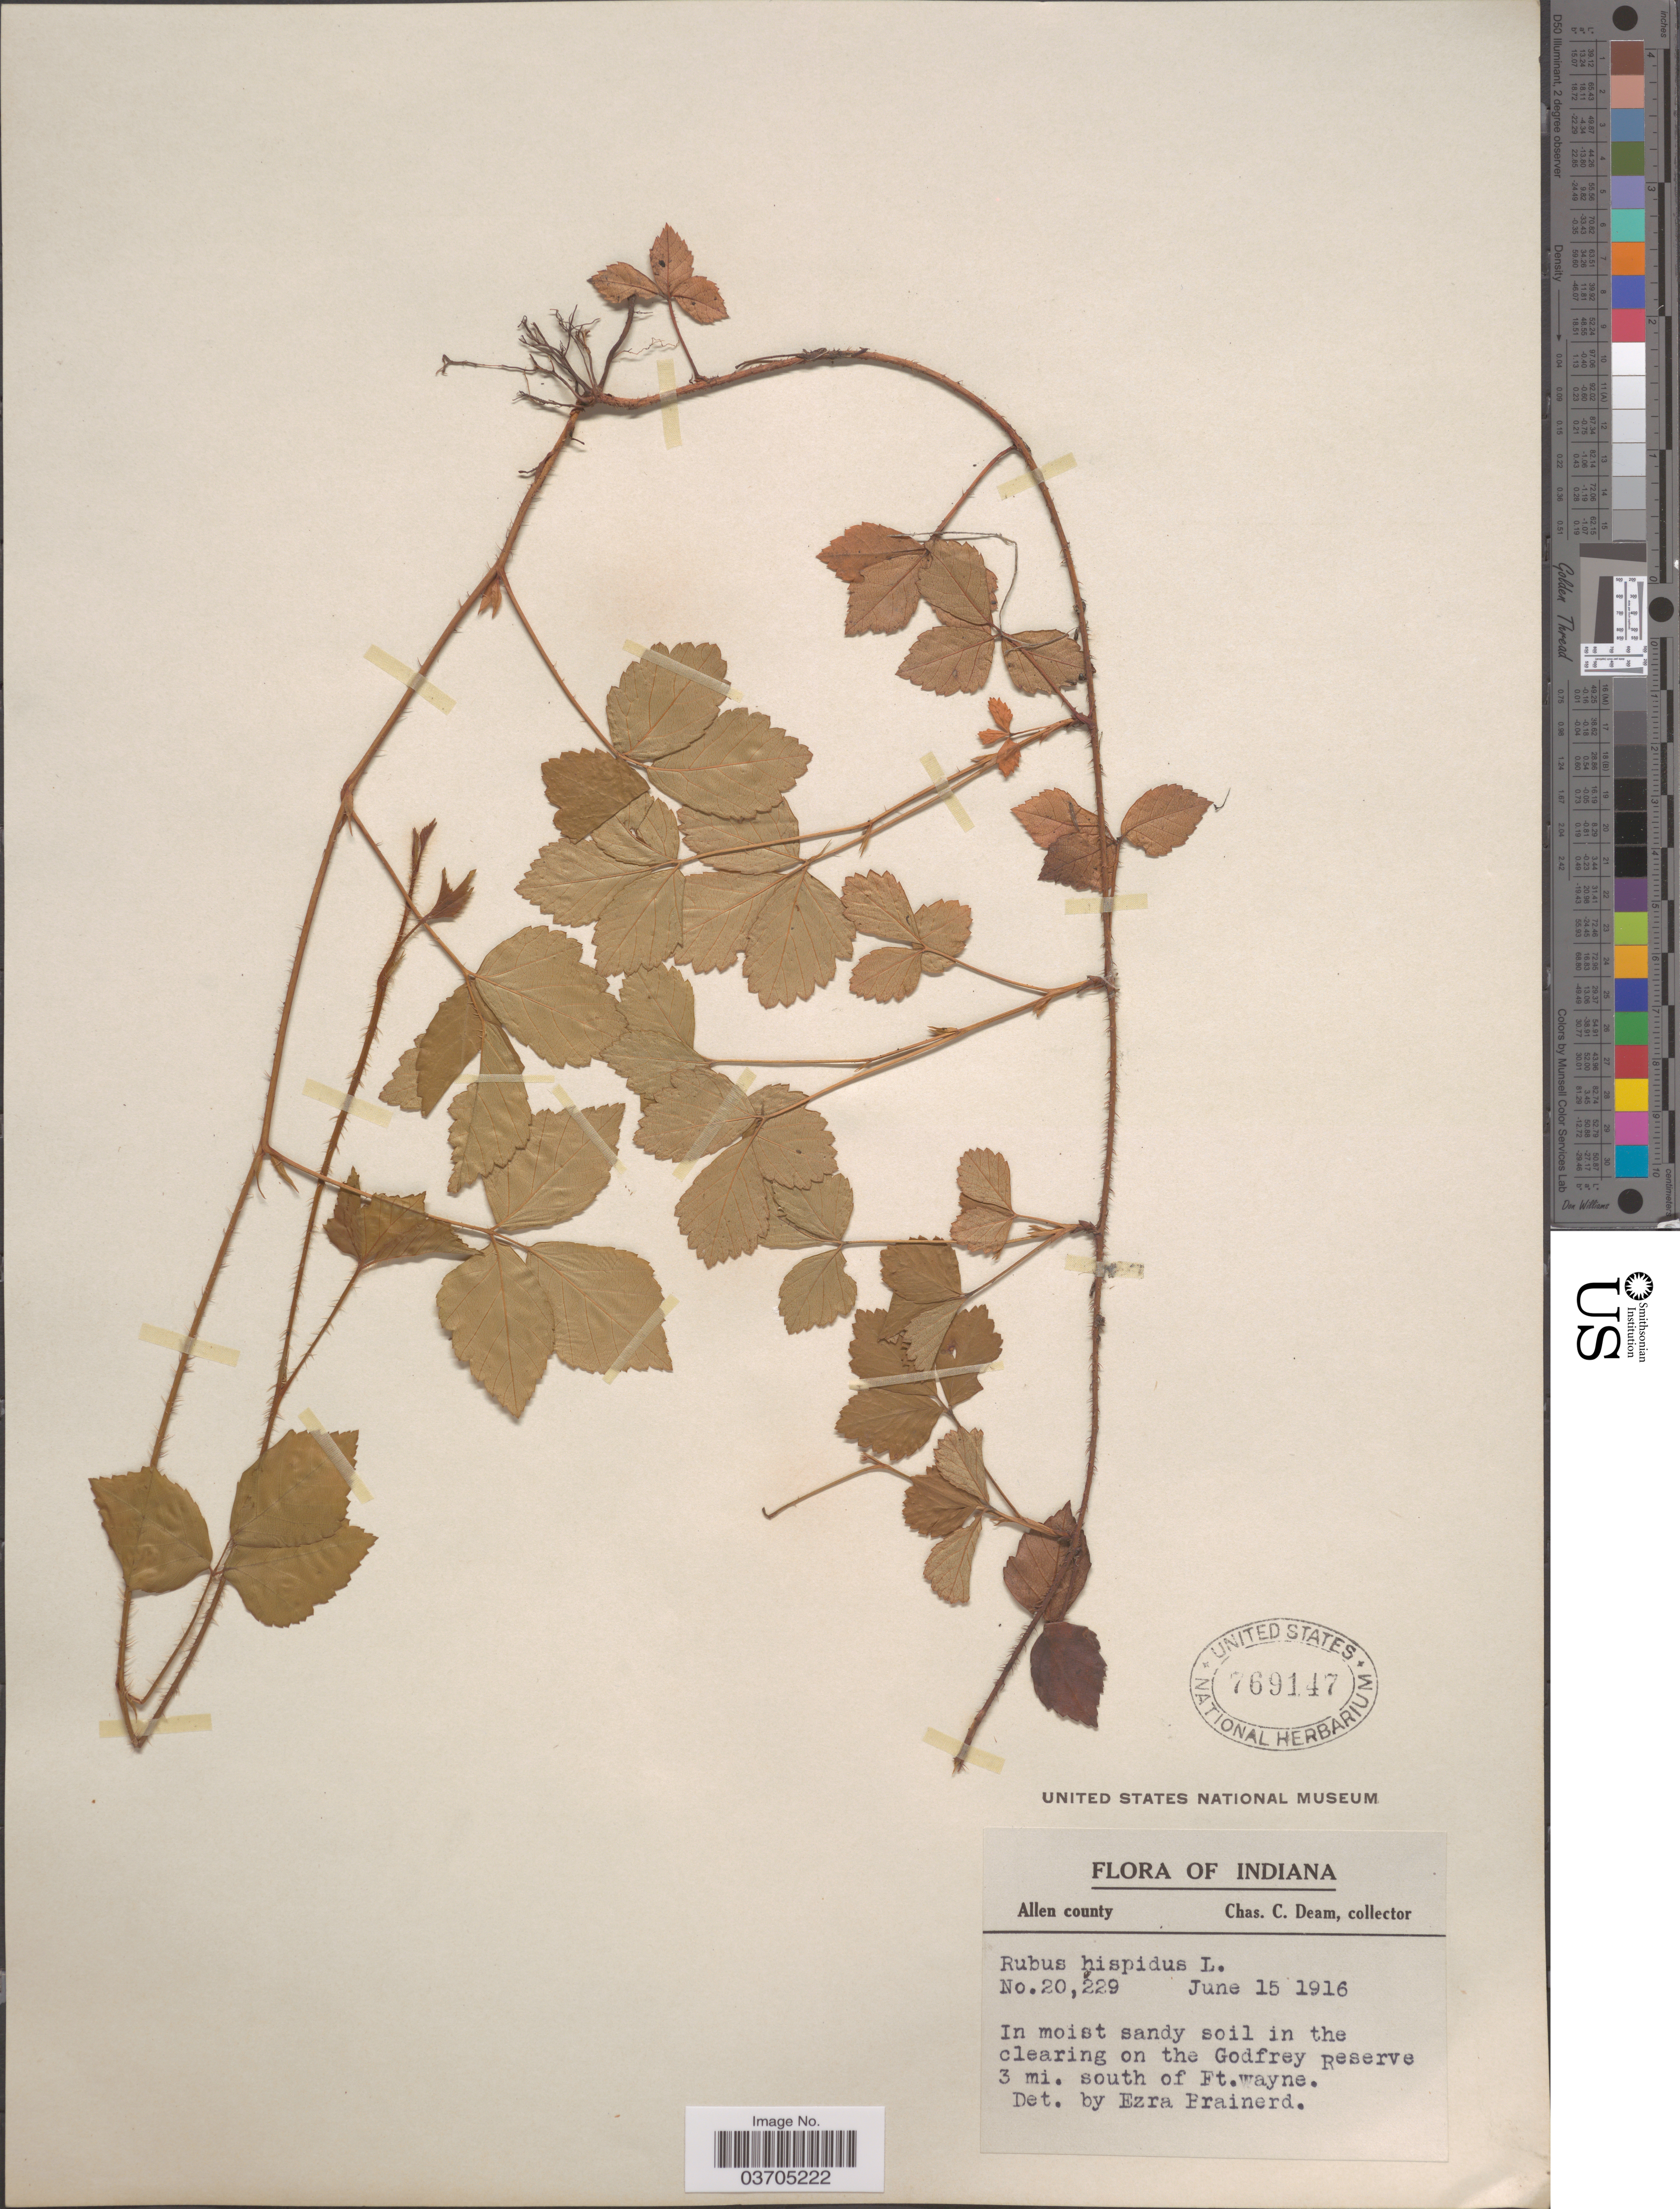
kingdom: Plantae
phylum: Tracheophyta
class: Magnoliopsida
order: Rosales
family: Rosaceae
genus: Rubus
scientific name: Rubus hispidus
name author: L.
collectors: C. C. Deam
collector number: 20229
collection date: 1916-06-15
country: United States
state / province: Indiana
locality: Allen county. On the Godfrey Reserve. 3 mi. south of Ft. Wayne.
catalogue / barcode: US 769147